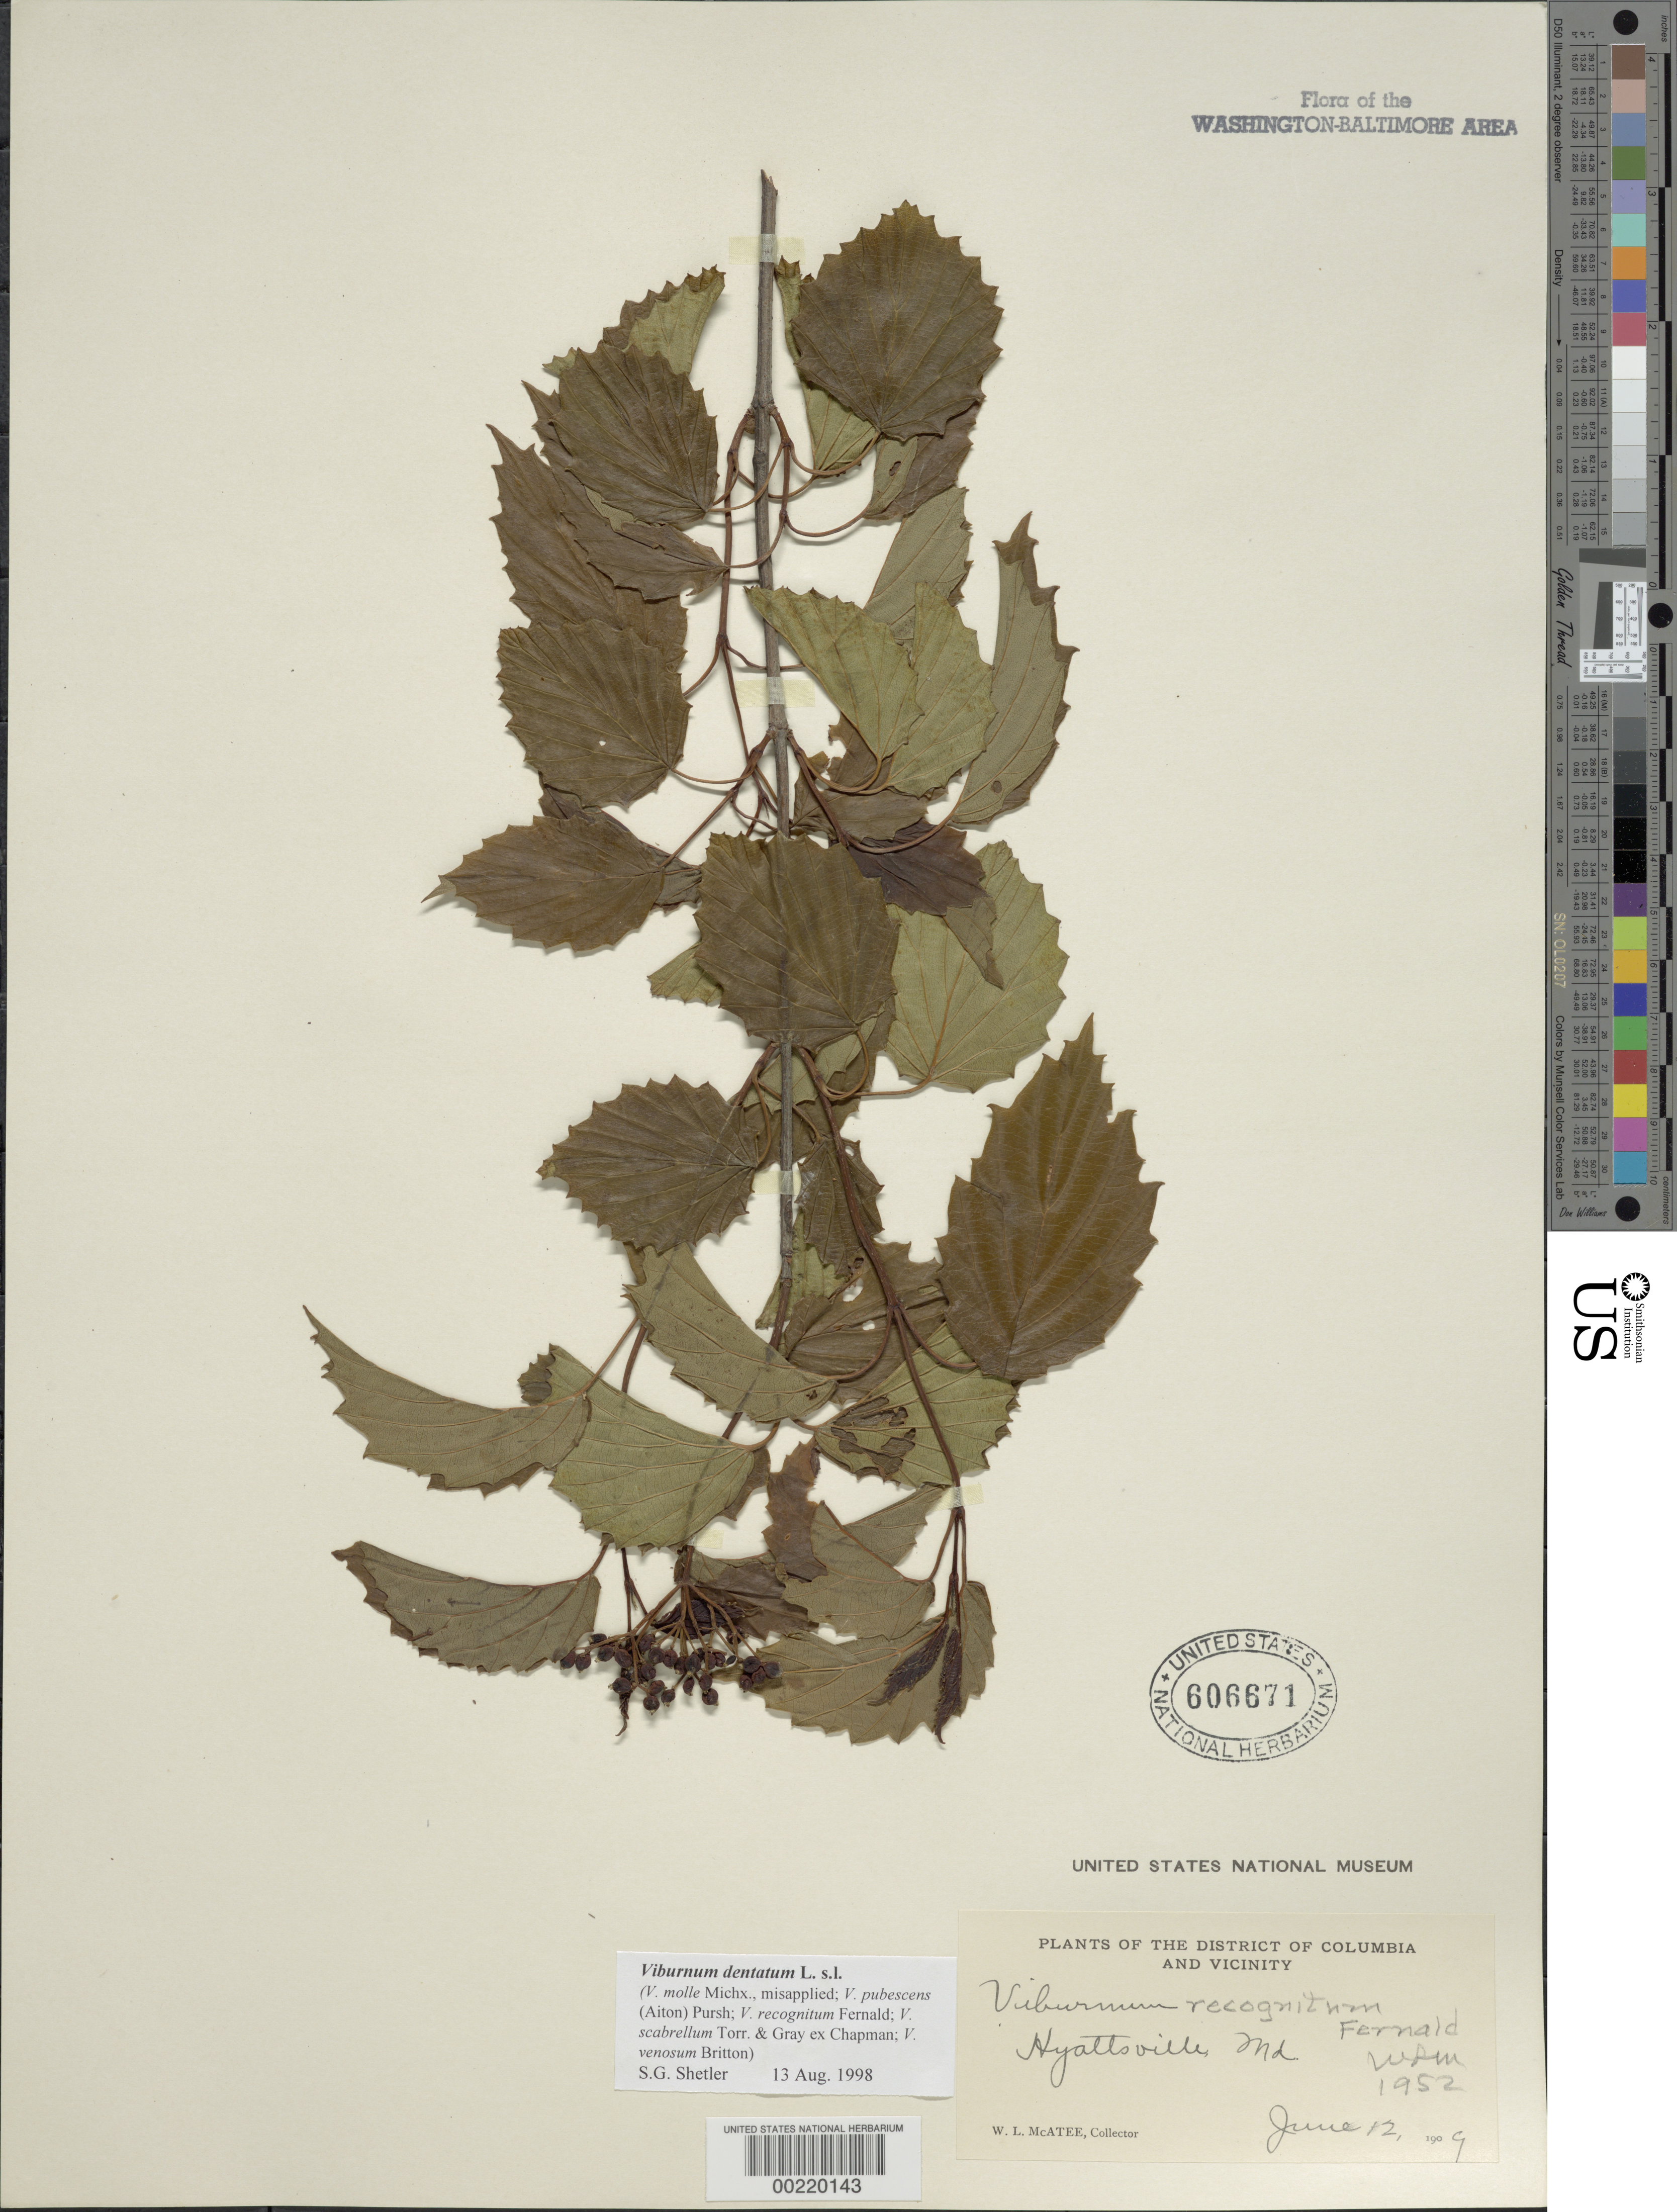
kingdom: Plantae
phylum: Tracheophyta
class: Magnoliopsida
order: Dipsacales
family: Viburnaceae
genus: Viburnum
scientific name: Viburnum dentatum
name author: L.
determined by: McAtee, W. L.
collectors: W. McAtee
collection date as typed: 12 Jun 1909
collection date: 1909-06-12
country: United States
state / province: Maryland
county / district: Prince George's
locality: Hyattsville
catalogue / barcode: US 606671